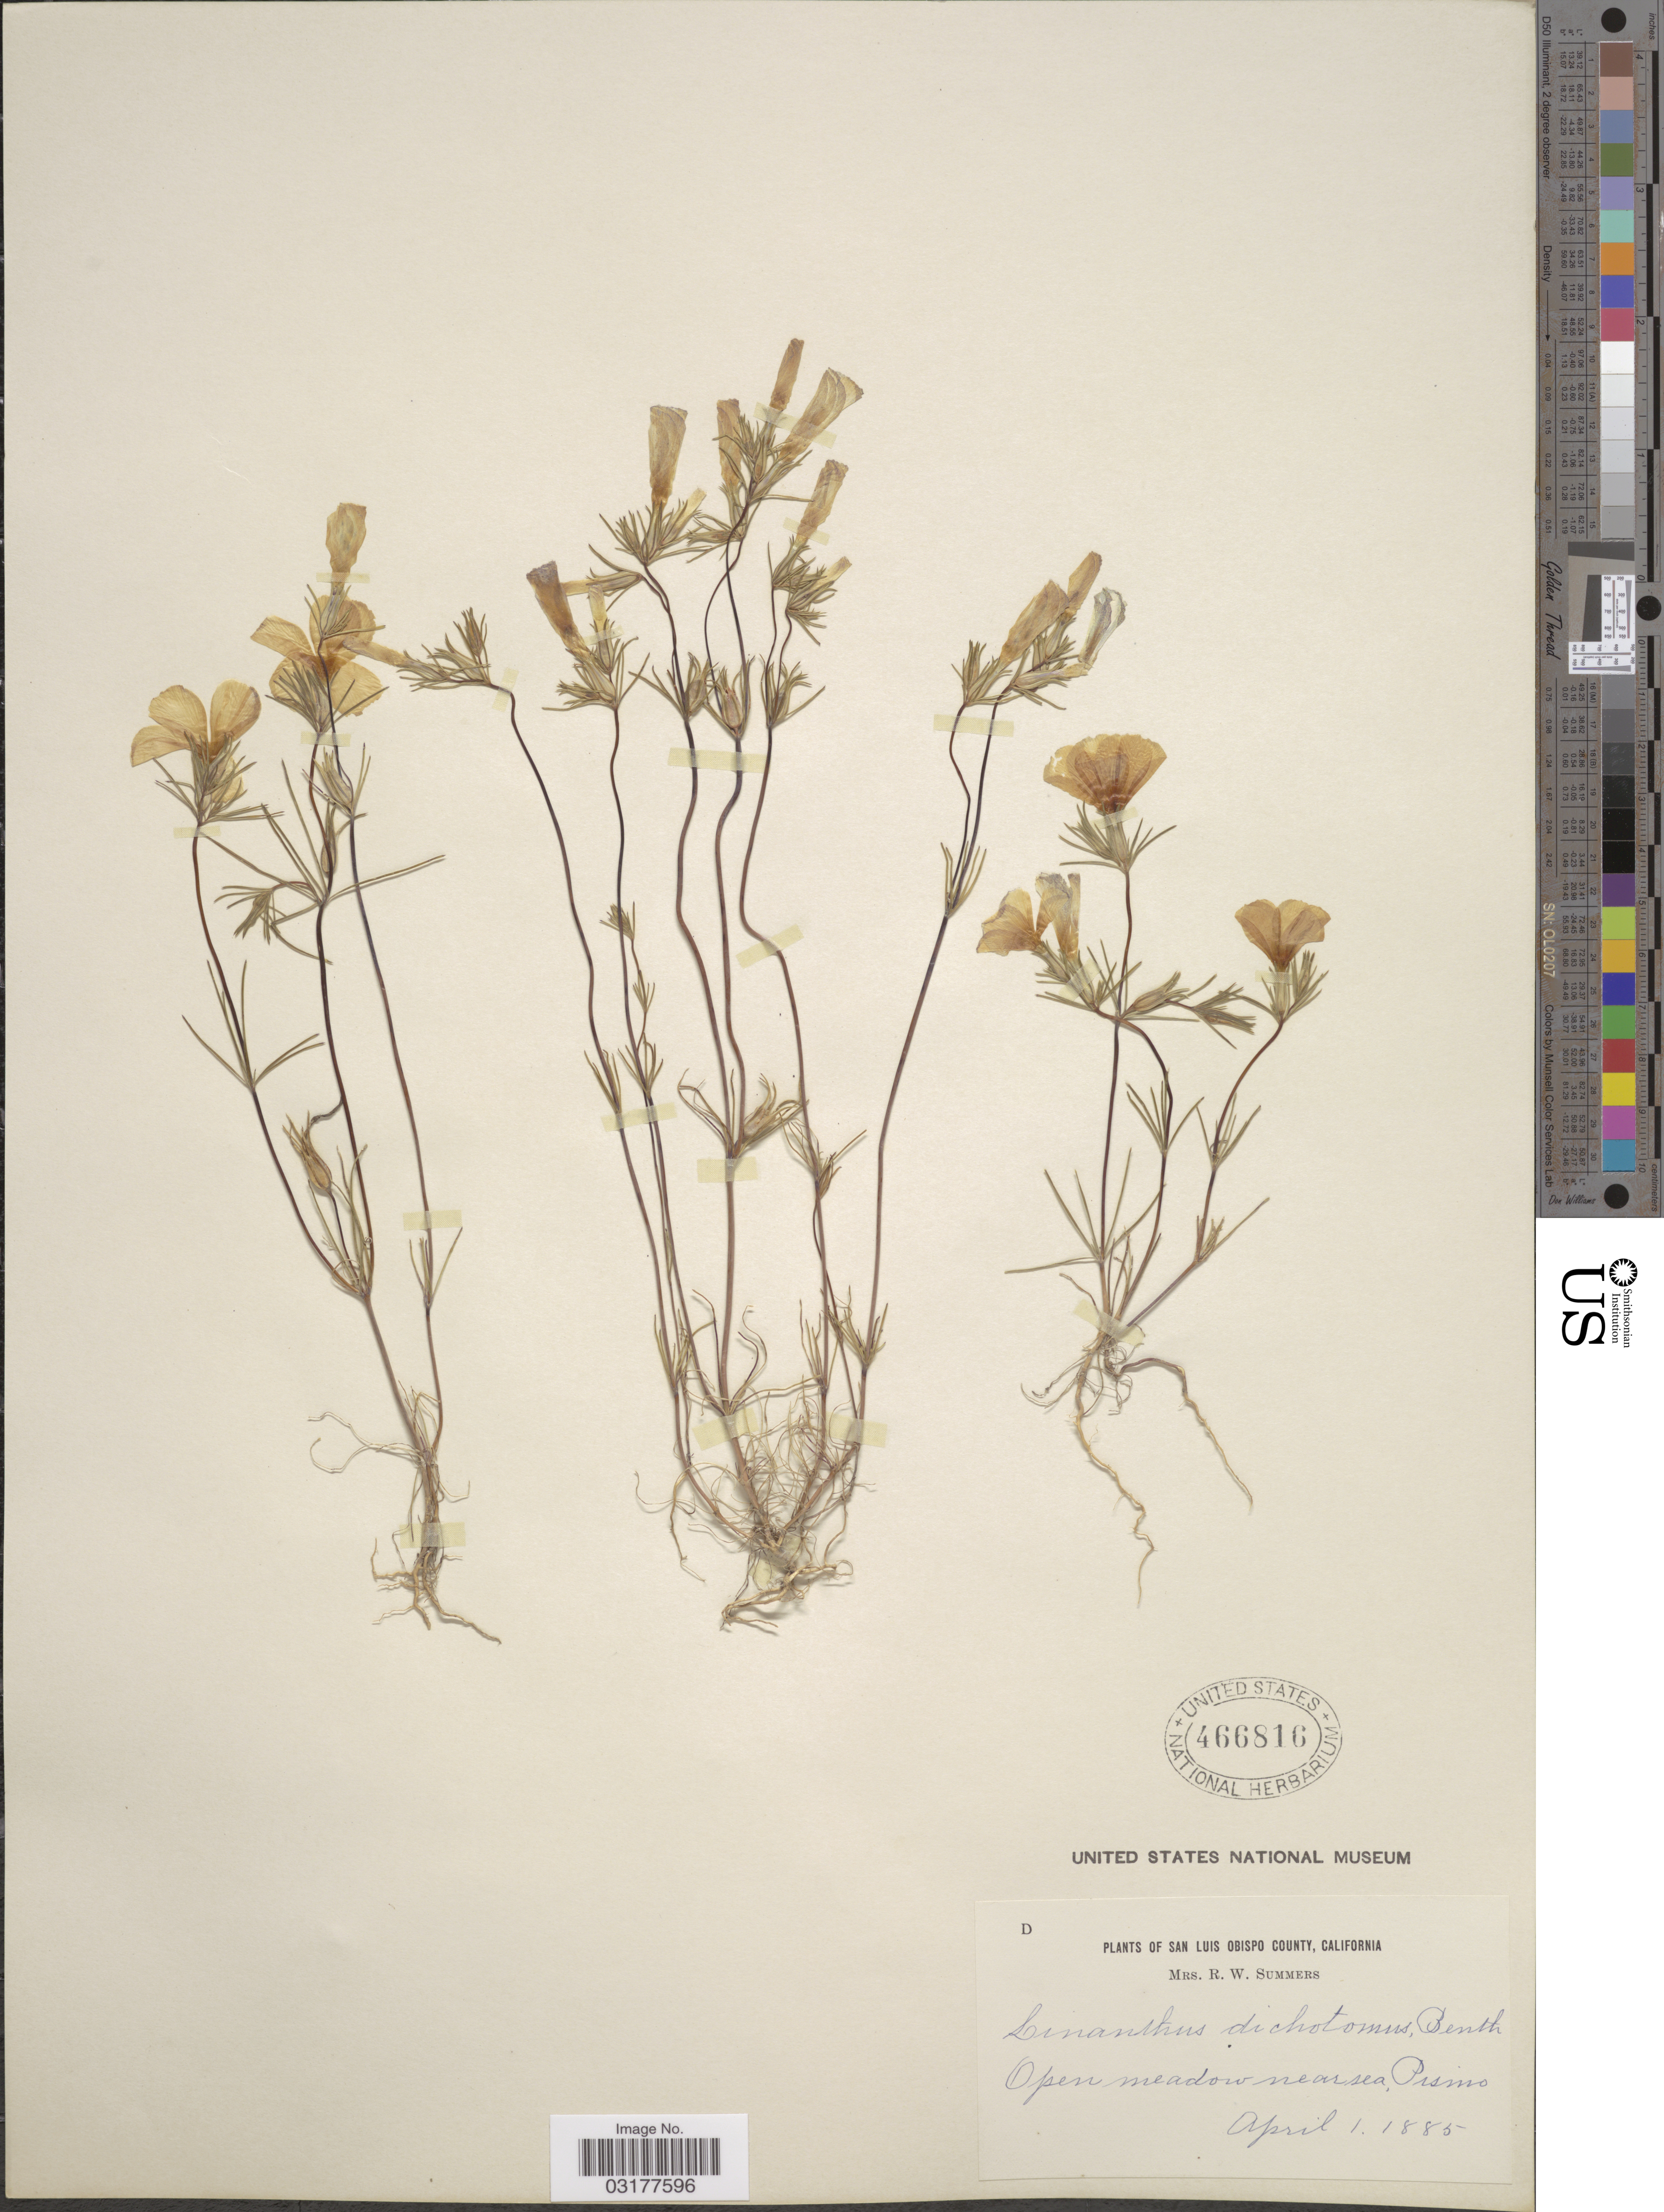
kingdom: Plantae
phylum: Tracheophyta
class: Magnoliopsida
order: Ericales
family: Polemoniaceae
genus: Linanthus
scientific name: Linanthus dichotomus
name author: Benth.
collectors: R. Summers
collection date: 1885-04-01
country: United States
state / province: California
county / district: San Luis Obispo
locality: San Luis Obispo County. Open meadow near sea, Pisino.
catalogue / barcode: US 466816